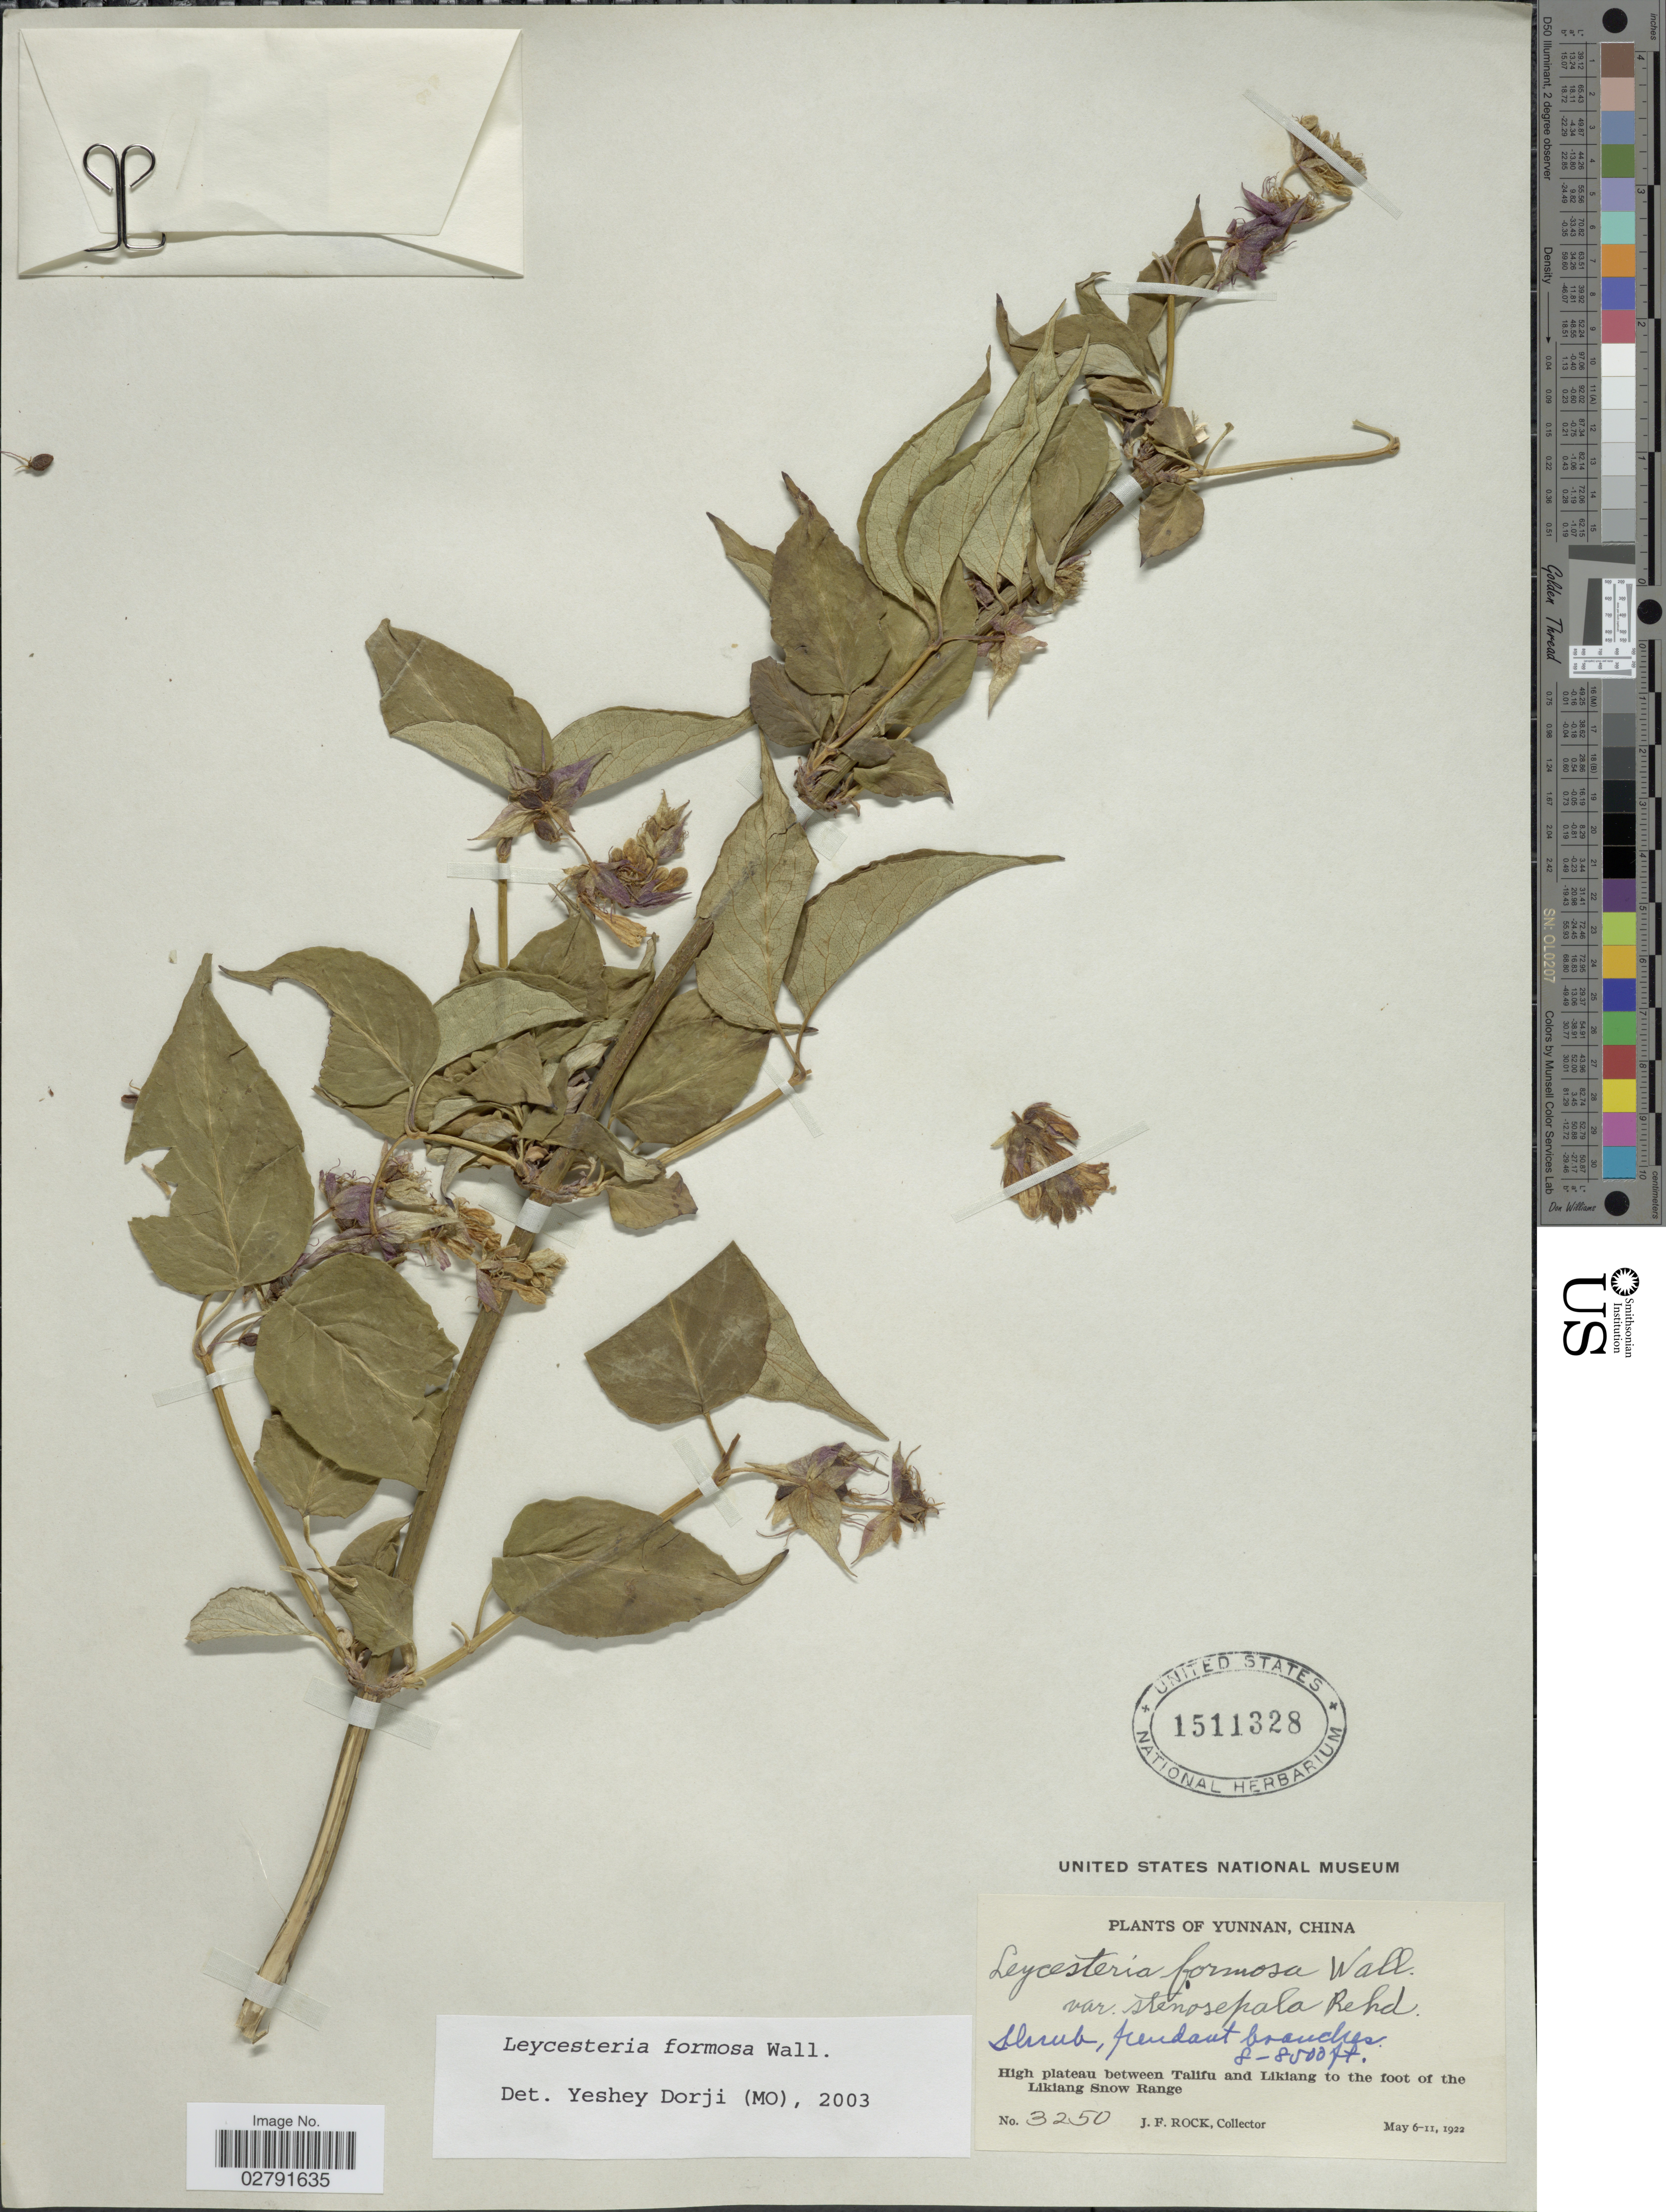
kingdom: Plantae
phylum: Tracheophyta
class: Magnoliopsida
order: Dipsacales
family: Caprifoliaceae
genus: Leycesteria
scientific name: Leycesteria formosa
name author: Wall.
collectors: J. Rock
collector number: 3250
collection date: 1922-05-06/1922-05-11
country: China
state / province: Yunnan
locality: High plateau between Talifu and Likiang to the foot of the Likiang Snow Range.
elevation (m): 2438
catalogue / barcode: US 1511328